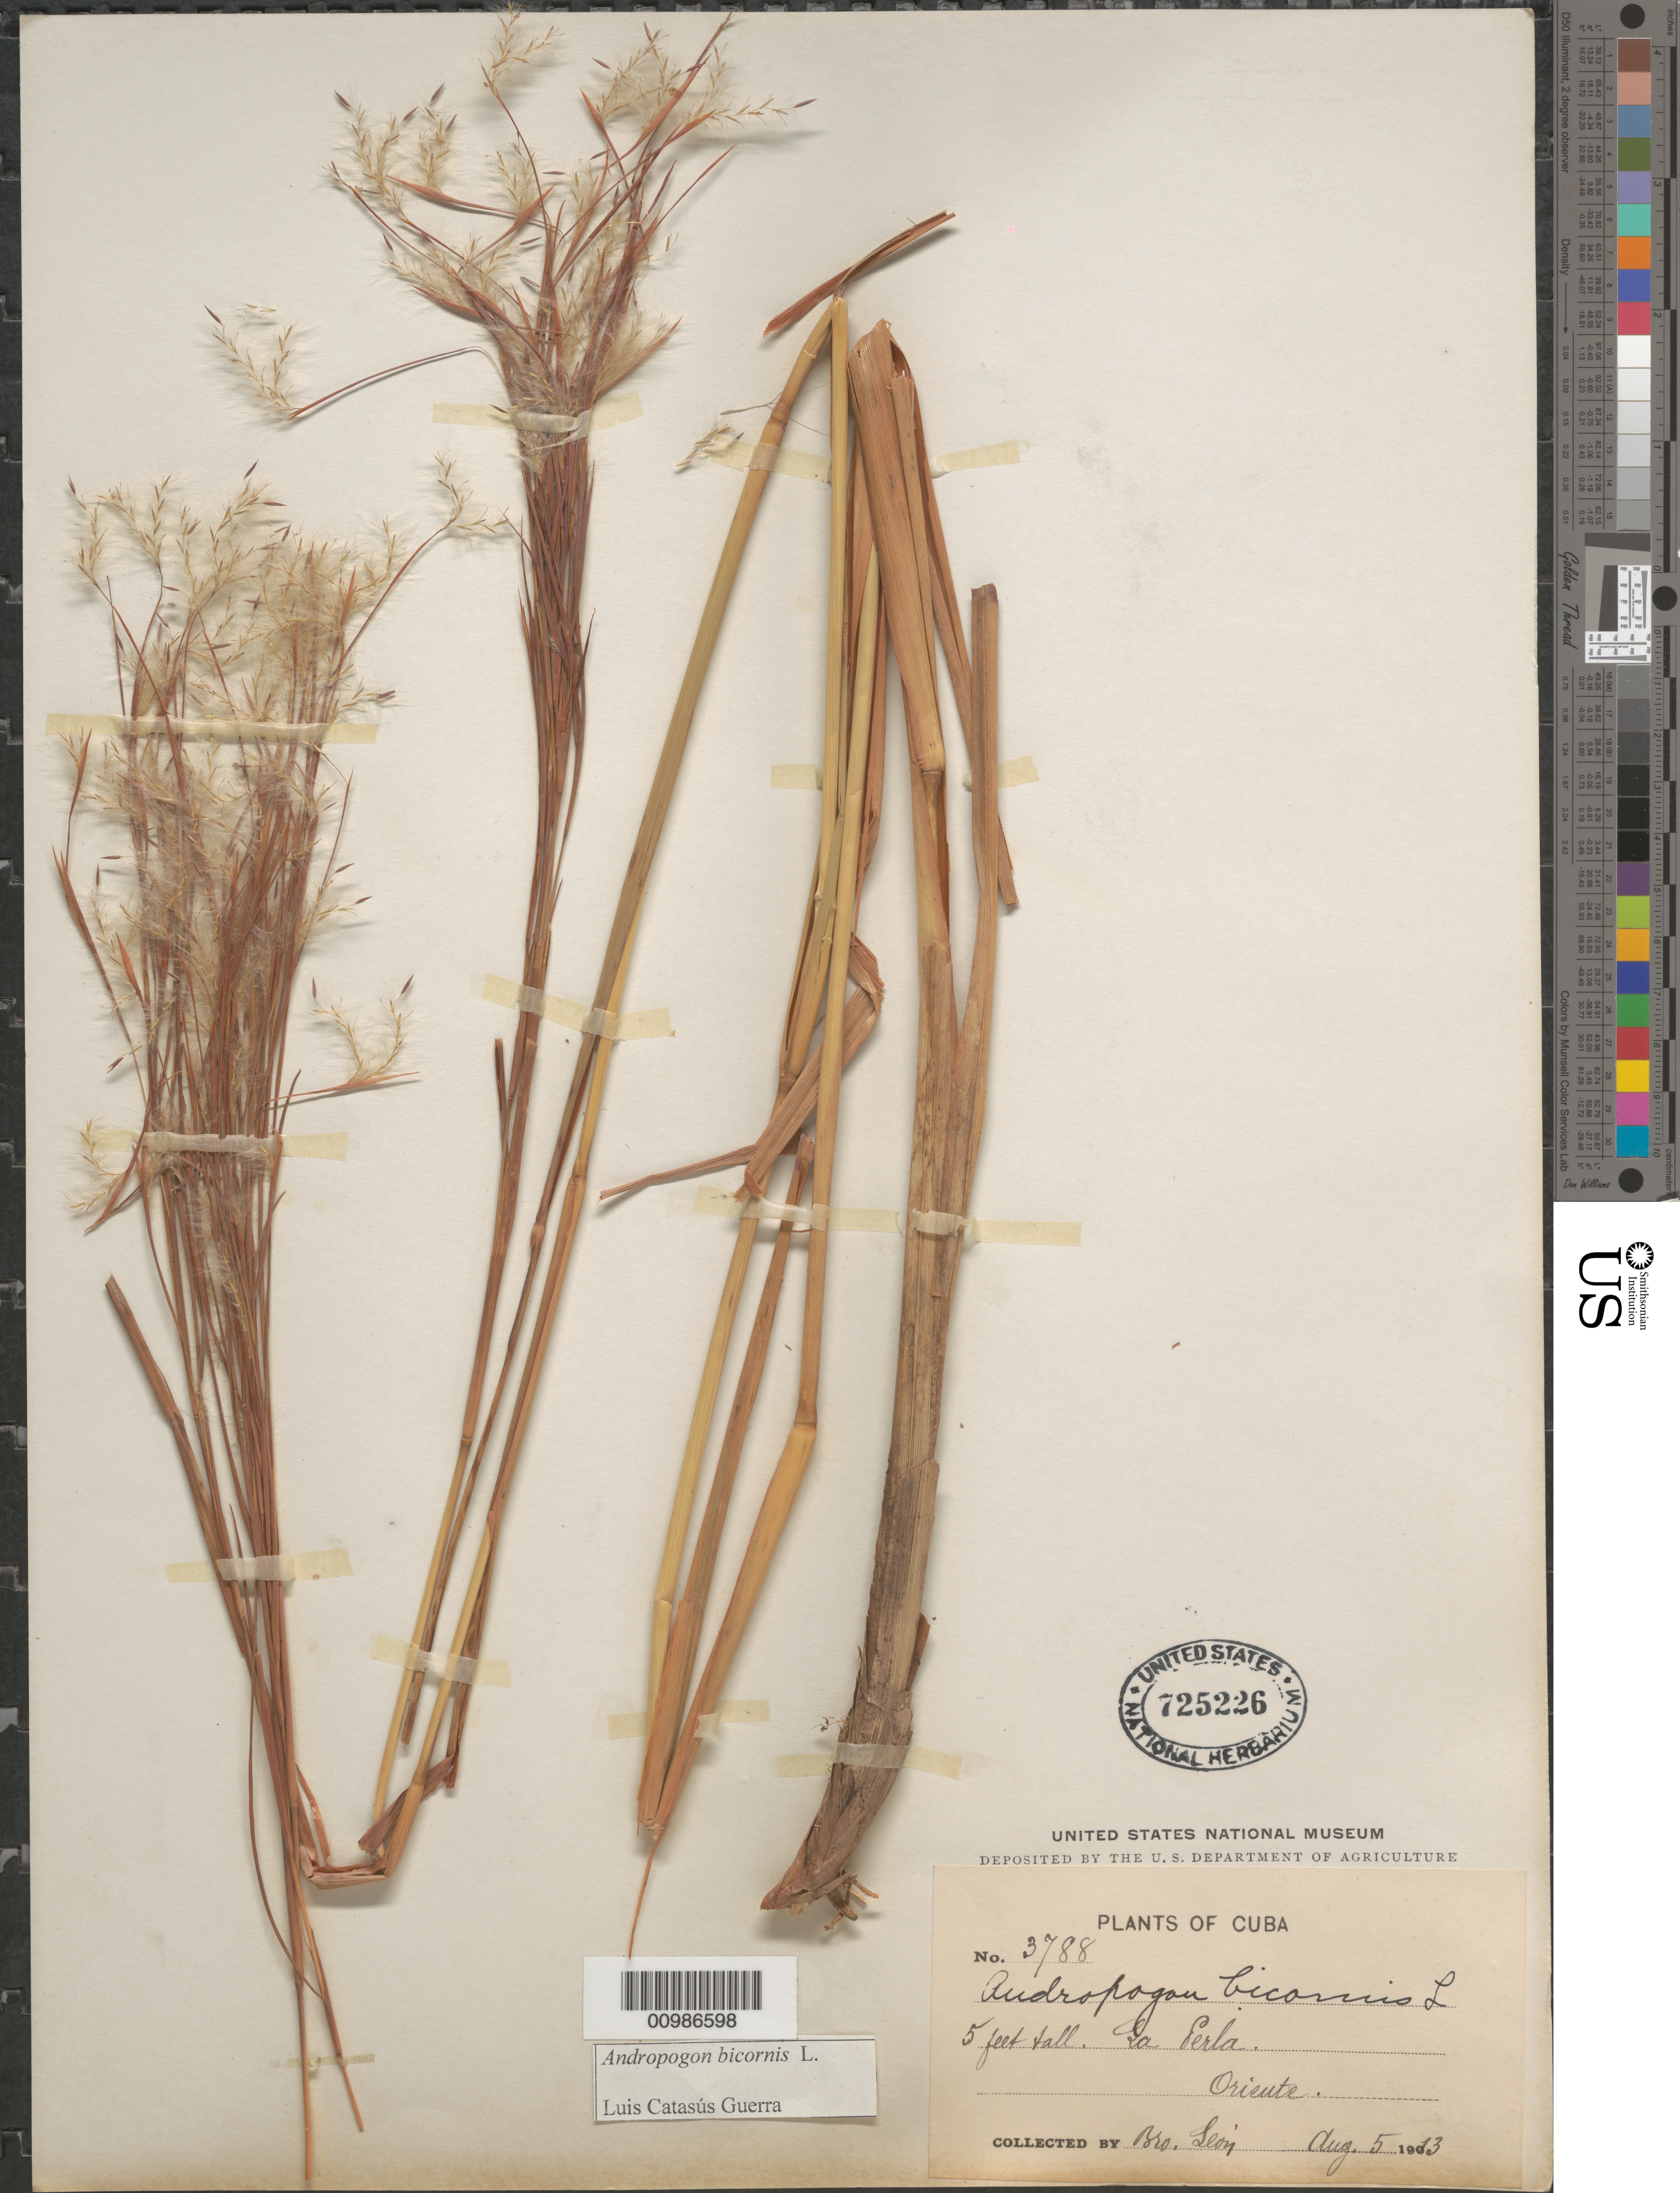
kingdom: Plantae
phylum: Tracheophyta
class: Liliopsida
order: Poales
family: Poaceae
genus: Andropogon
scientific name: Andropogon bicornis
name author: L.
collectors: Bro. León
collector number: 3788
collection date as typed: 05 Aug 1913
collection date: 1913-08-05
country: Cuba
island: Cuba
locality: Oriente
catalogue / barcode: US 725226